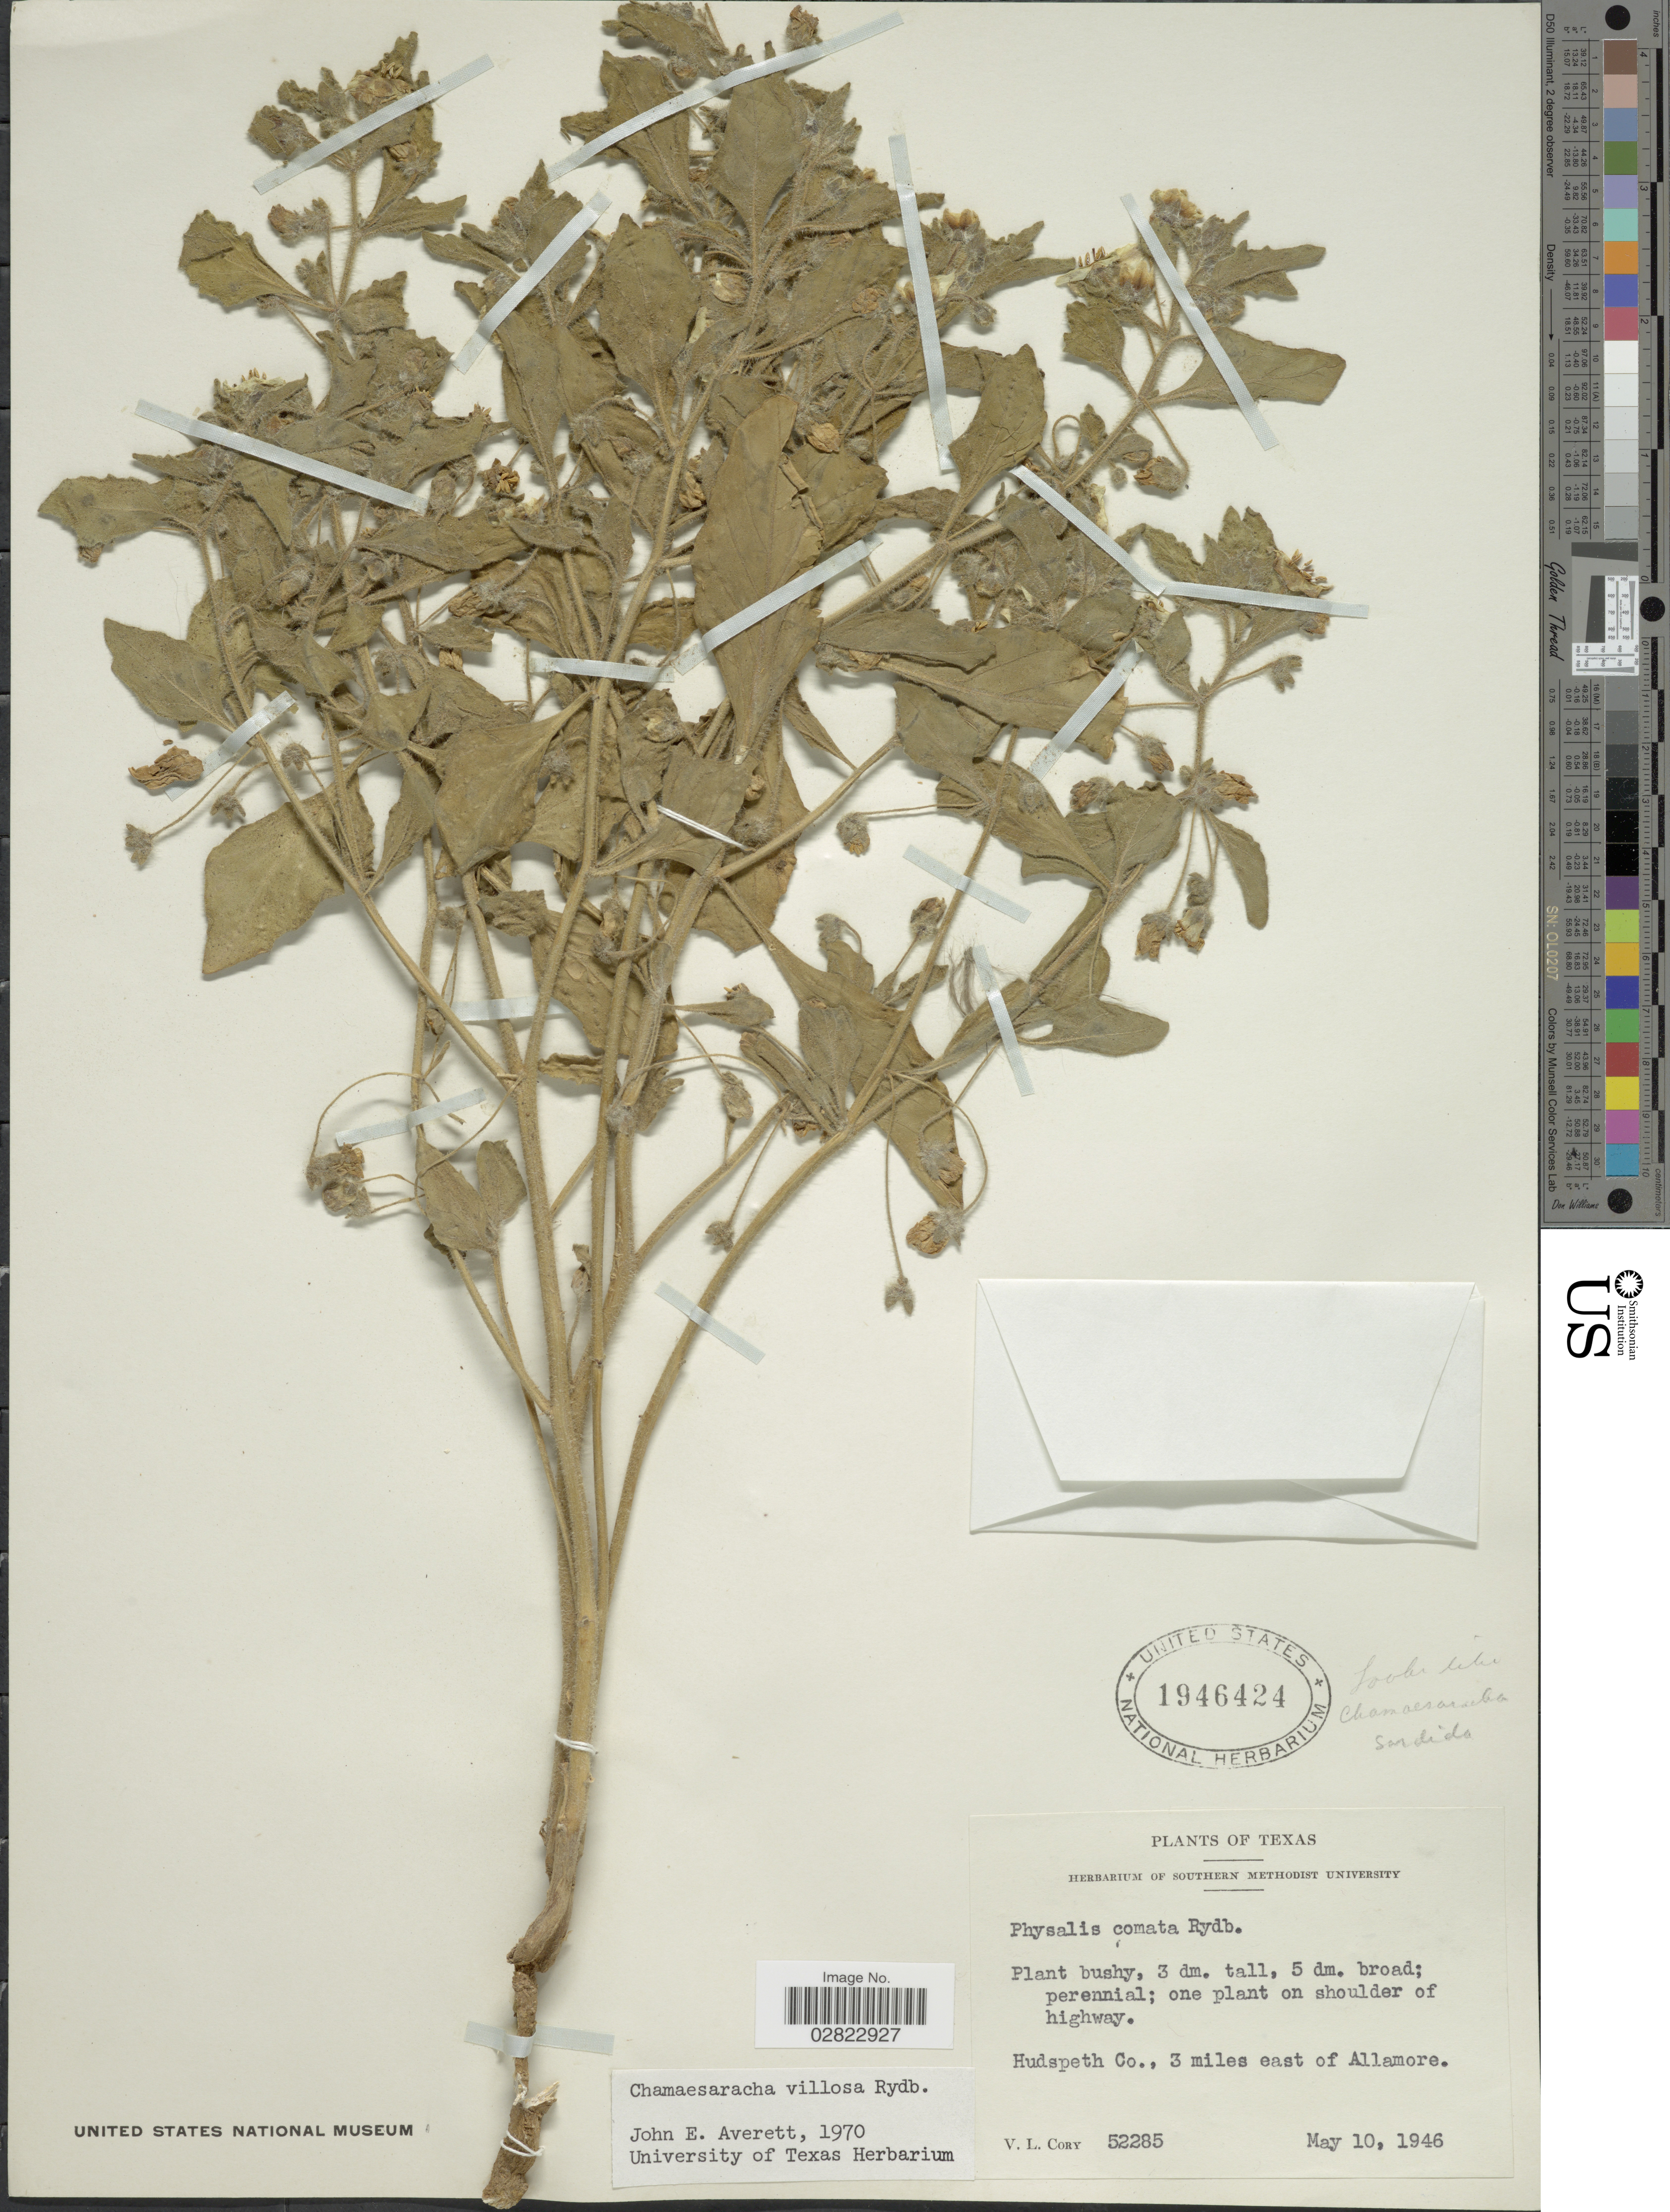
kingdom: Plantae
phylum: Tracheophyta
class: Magnoliopsida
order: Solanales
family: Solanaceae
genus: Chamaesaracha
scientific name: Chamaesaracha villosa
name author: Rydb.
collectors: V. Cory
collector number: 52285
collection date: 1946-05-10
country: United States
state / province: Texas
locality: Hudspeth Co., 3 miles east of Allamore.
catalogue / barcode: US 1946424